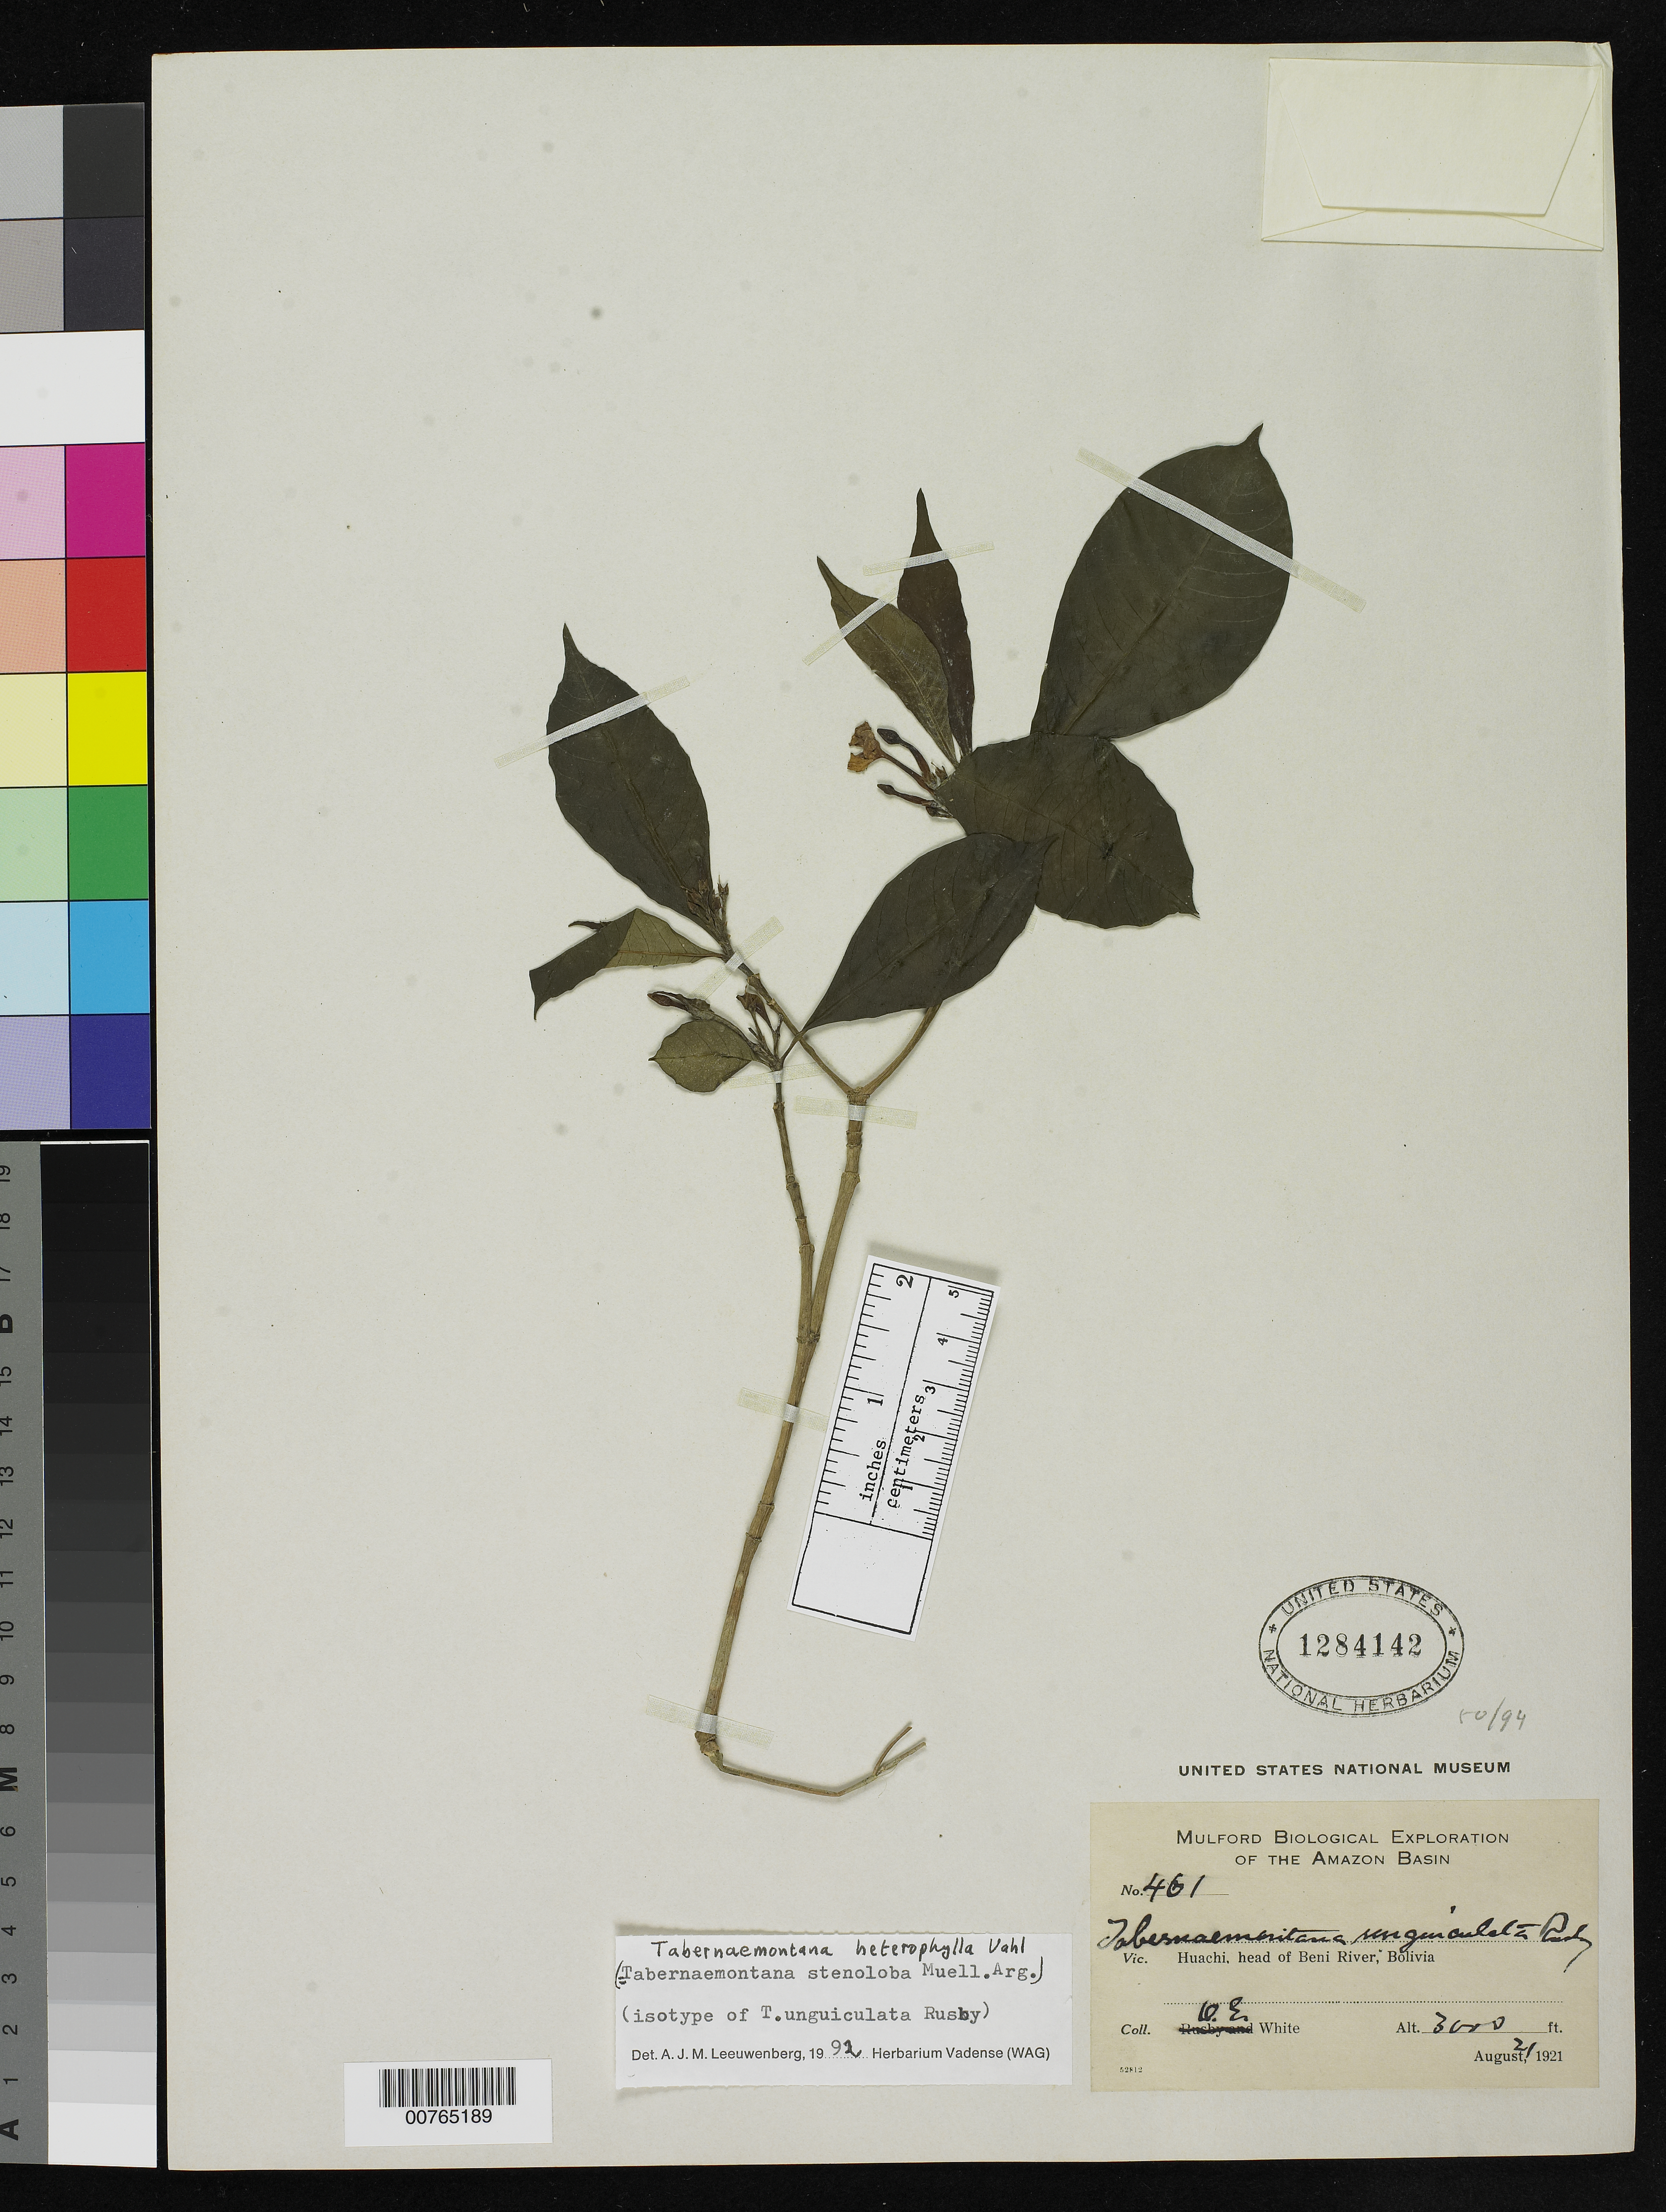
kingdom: Plantae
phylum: Tracheophyta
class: Magnoliopsida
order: Gentianales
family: Apocynaceae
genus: Tabernaemontana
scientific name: Tabernaemontana unguiculata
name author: Rusby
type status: Isotype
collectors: O. E. White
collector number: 461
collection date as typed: August 21, 1921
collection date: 1921-08-21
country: Bolivia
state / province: Beni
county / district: Iténez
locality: Huachi, head of Beni River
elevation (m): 914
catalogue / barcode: US 1284142